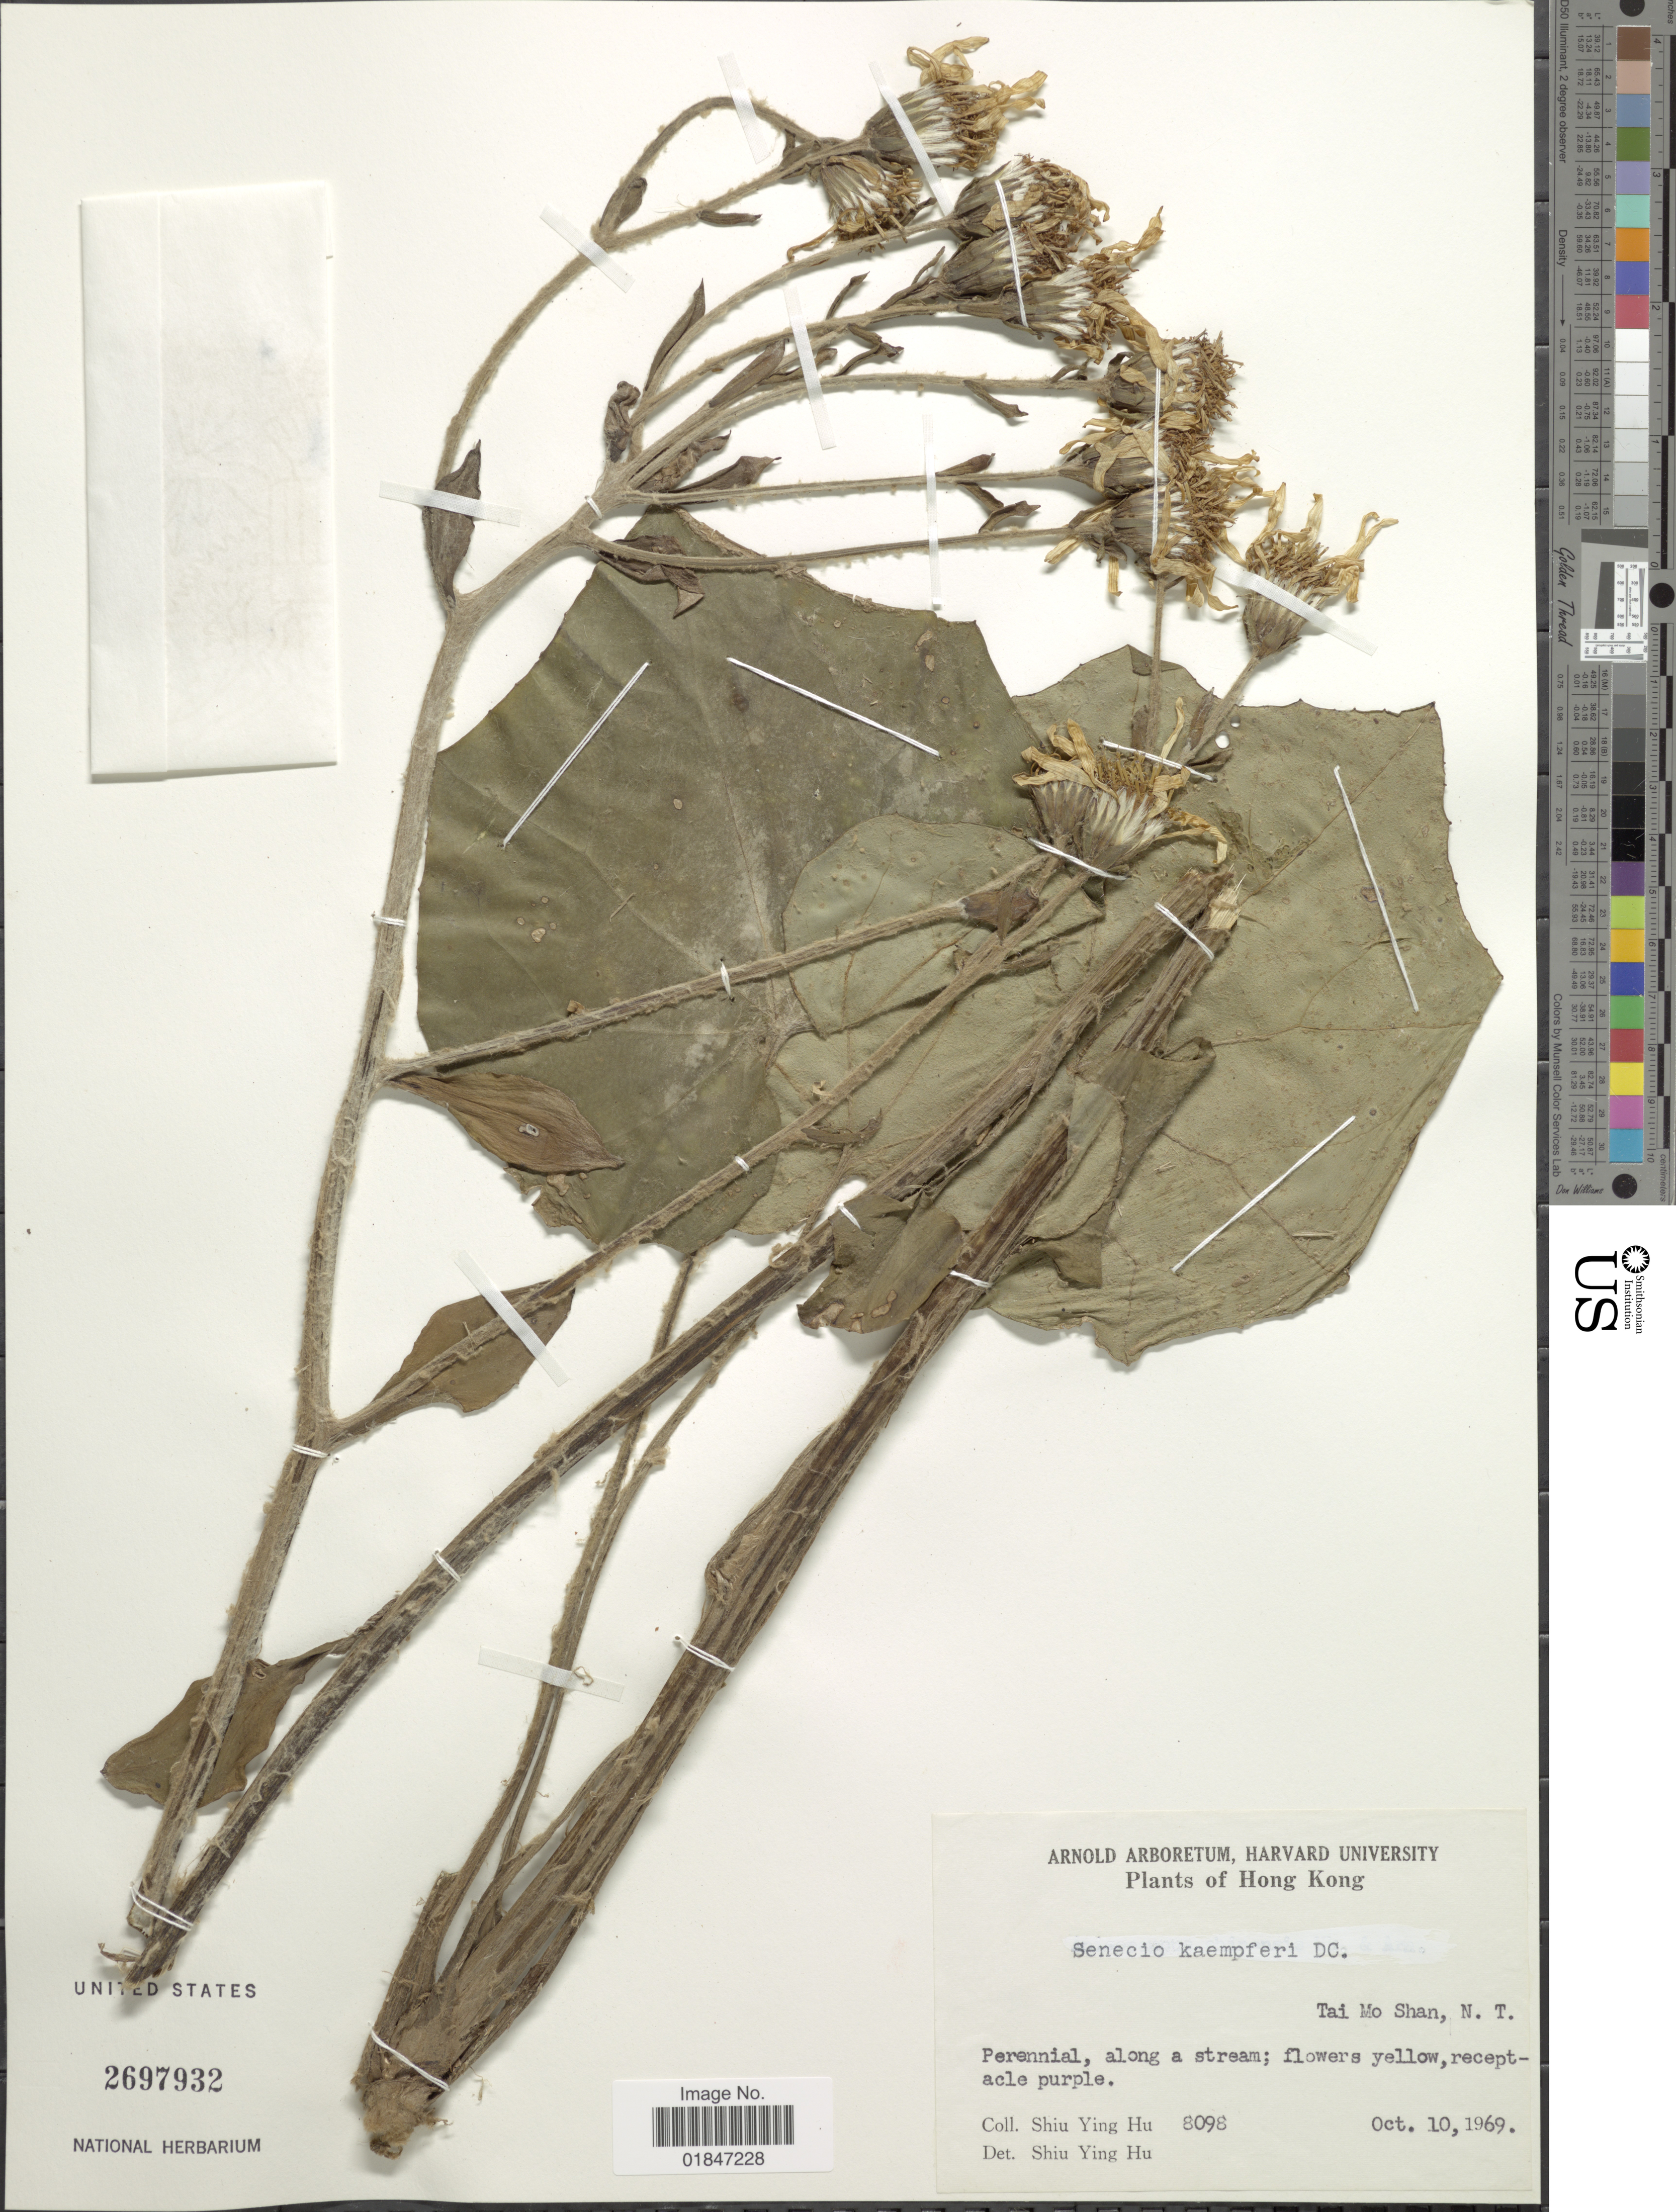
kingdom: Plantae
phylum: Tracheophyta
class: Magnoliopsida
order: Asterales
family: Asteraceae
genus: Farfugium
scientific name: Farfugium japonicum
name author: (L.) Kitam.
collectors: S. Y. Hu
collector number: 8098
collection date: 1969-10-10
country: China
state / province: Hong Kong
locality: Hong Kong. Tai Mo Shan, N. T.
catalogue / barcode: US 2697932